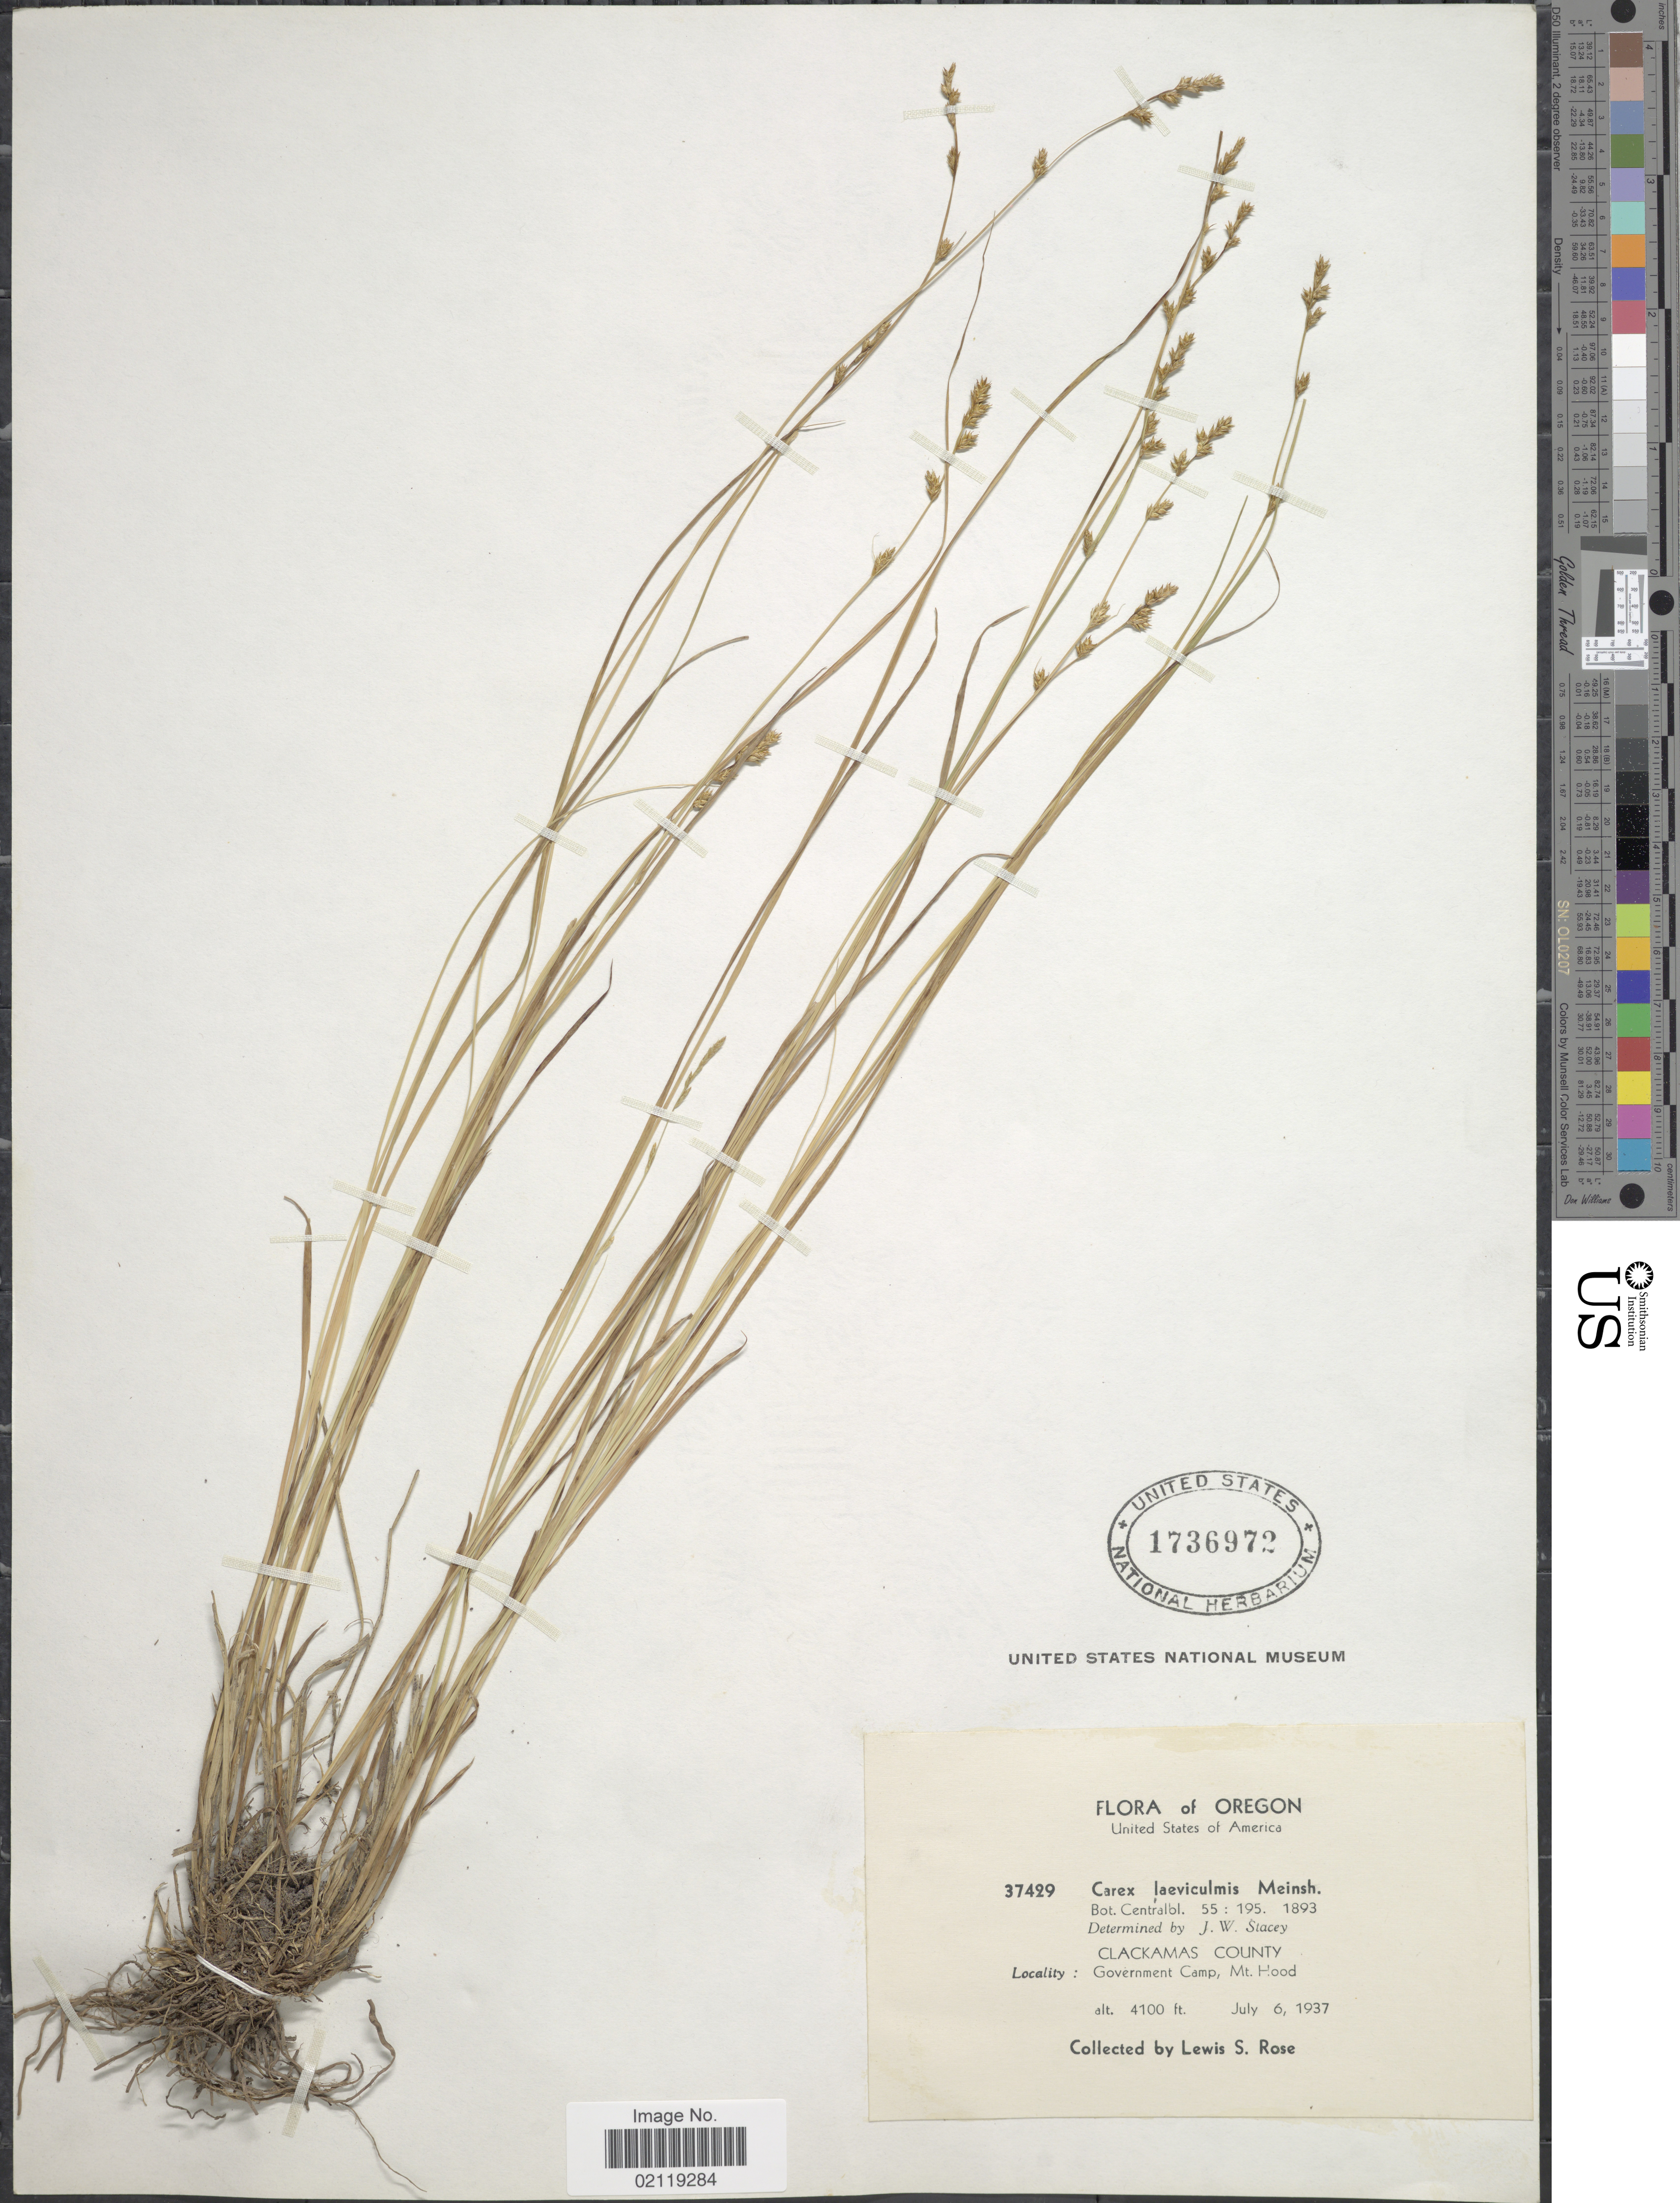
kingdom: Plantae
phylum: Tracheophyta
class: Liliopsida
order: Poales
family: Cyperaceae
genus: Carex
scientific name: Carex laeviculmis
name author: Meinsh.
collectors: L. S. Rose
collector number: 37429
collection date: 1937-07-06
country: United States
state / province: Oregon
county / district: Clackamas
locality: Clackamas County. Government Camp, Mt. Hood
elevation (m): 1250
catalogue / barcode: US 1736972